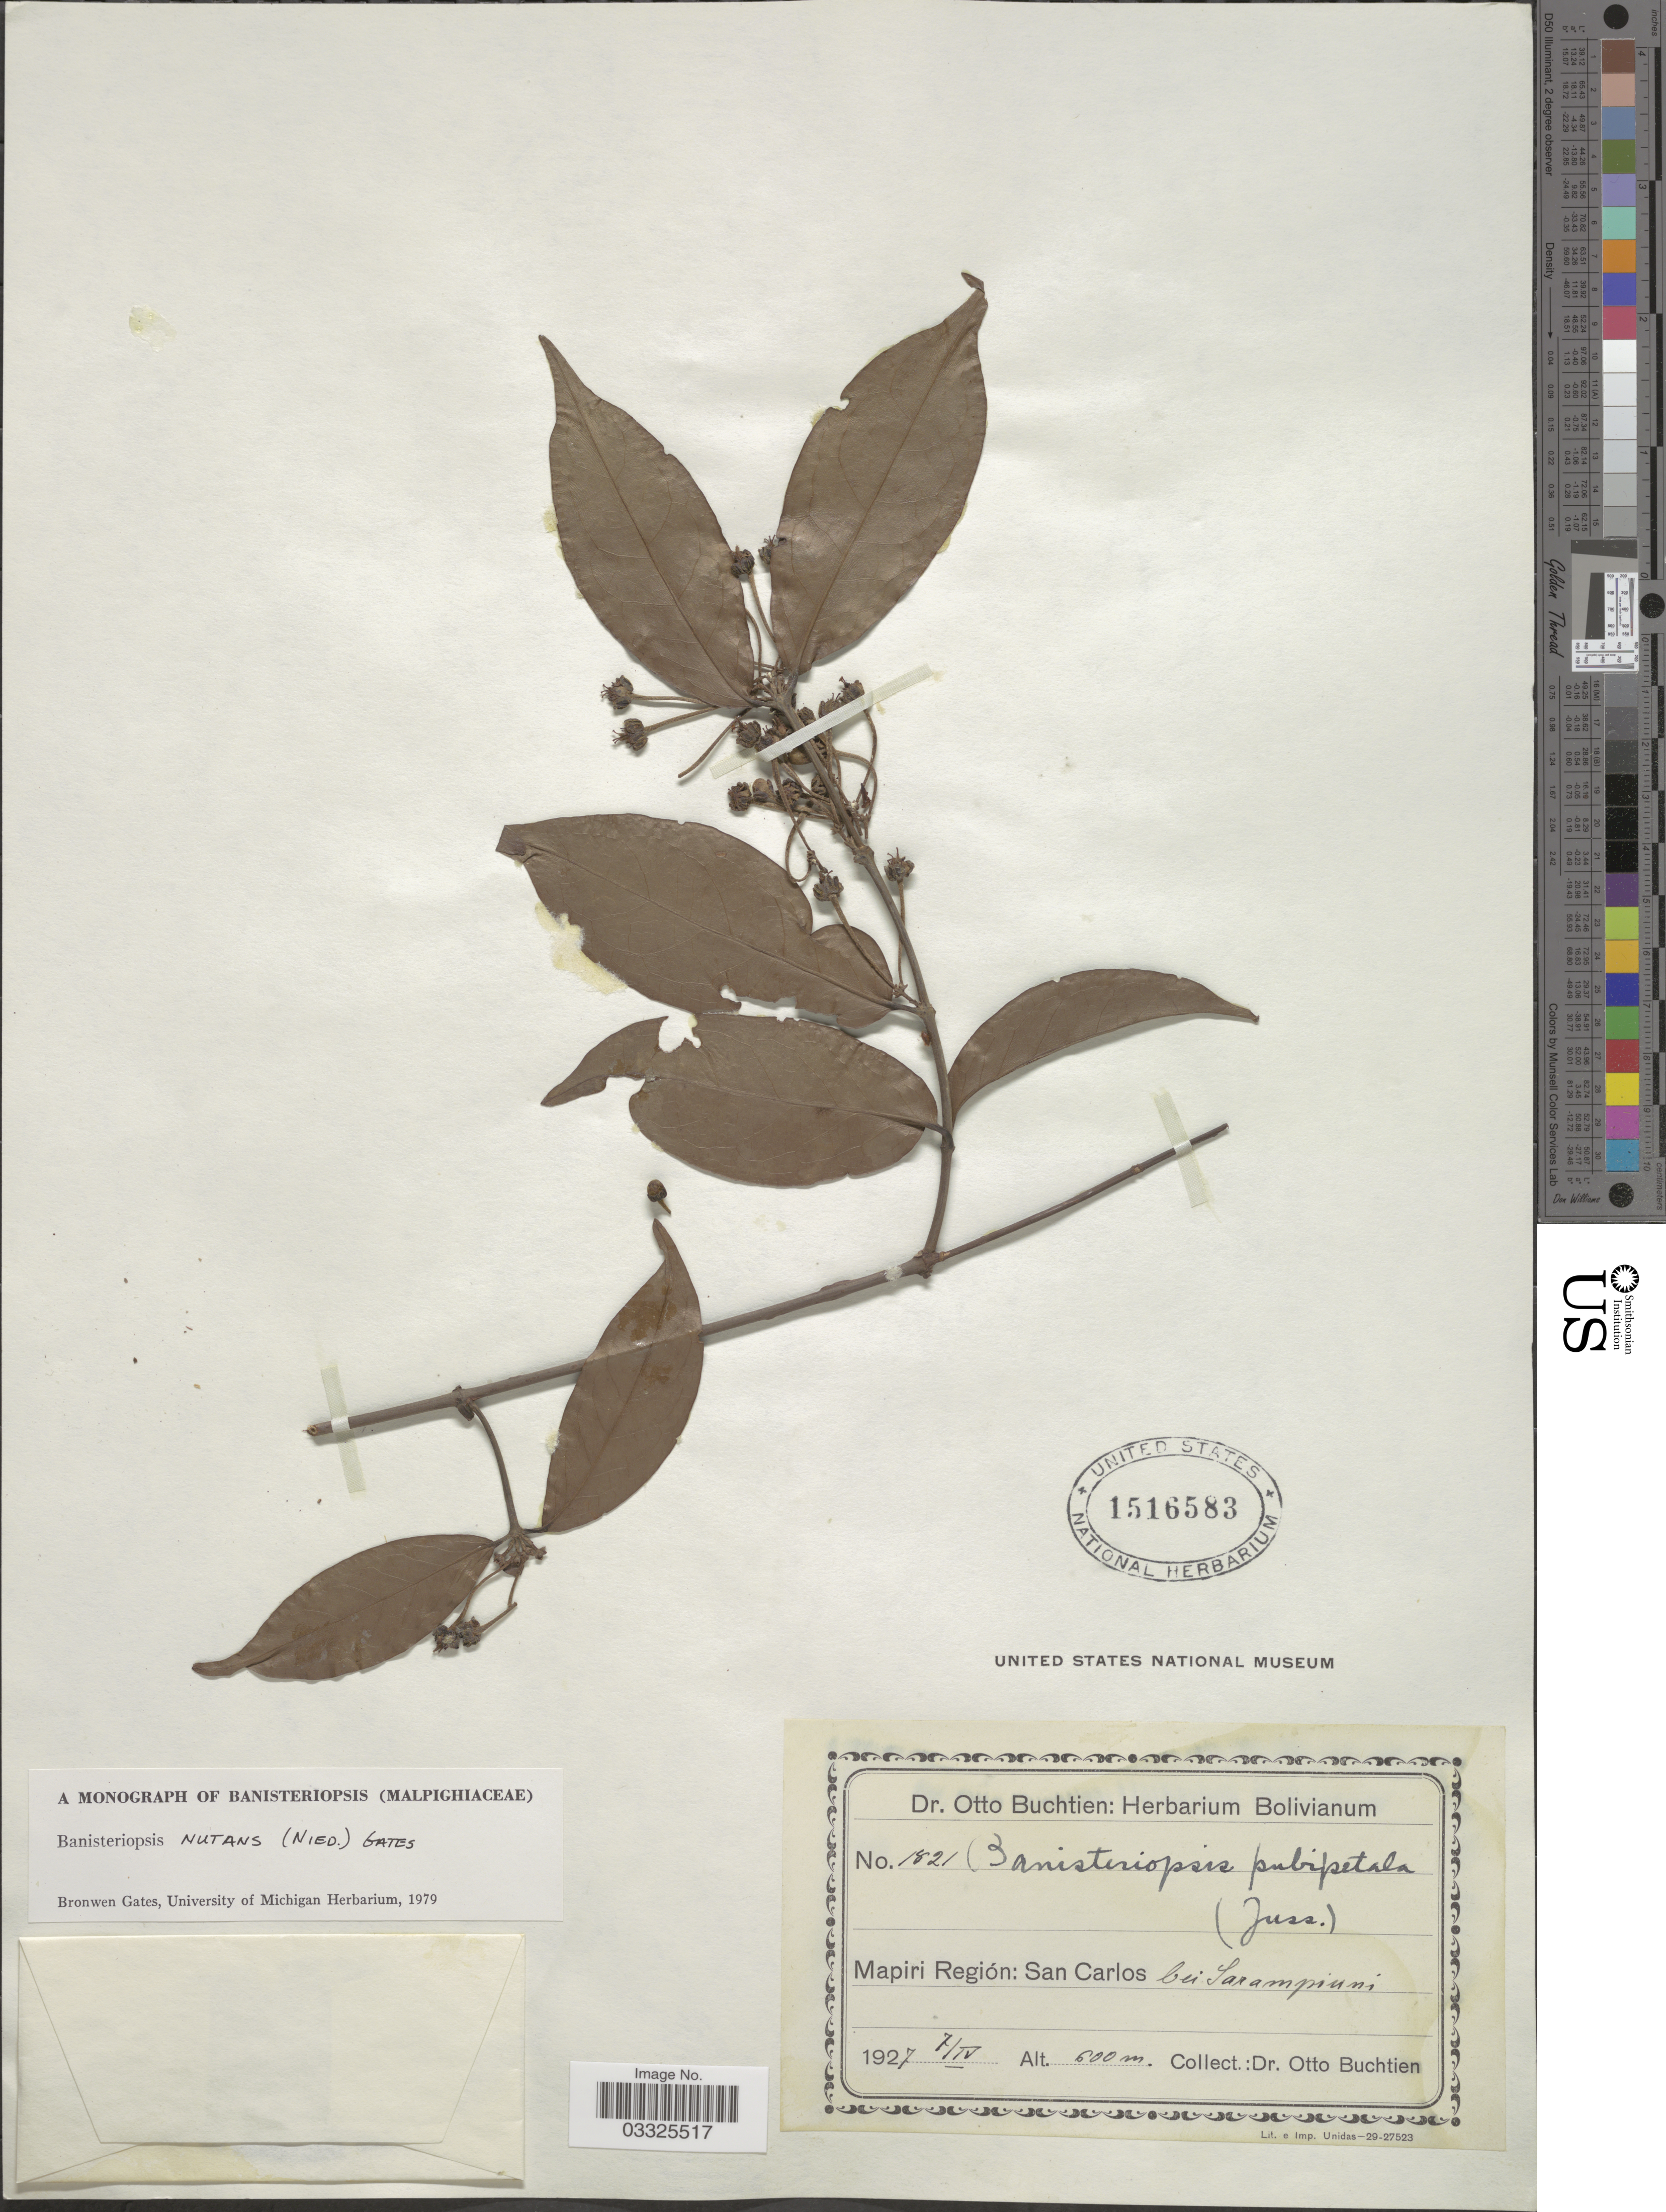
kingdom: Plantae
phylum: Tracheophyta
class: Magnoliopsida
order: Malpighiales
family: Malpighiaceae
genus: Banisteriopsis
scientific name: Banisteriopsis nutans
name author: (Poepp. ex Nied.) B. Gates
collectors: O. Buchtien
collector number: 1821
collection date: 1927-04-07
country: Bolivia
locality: Mapiri Región: San Carlos bei Sarampiuni.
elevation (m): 600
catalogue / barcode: US 1516583